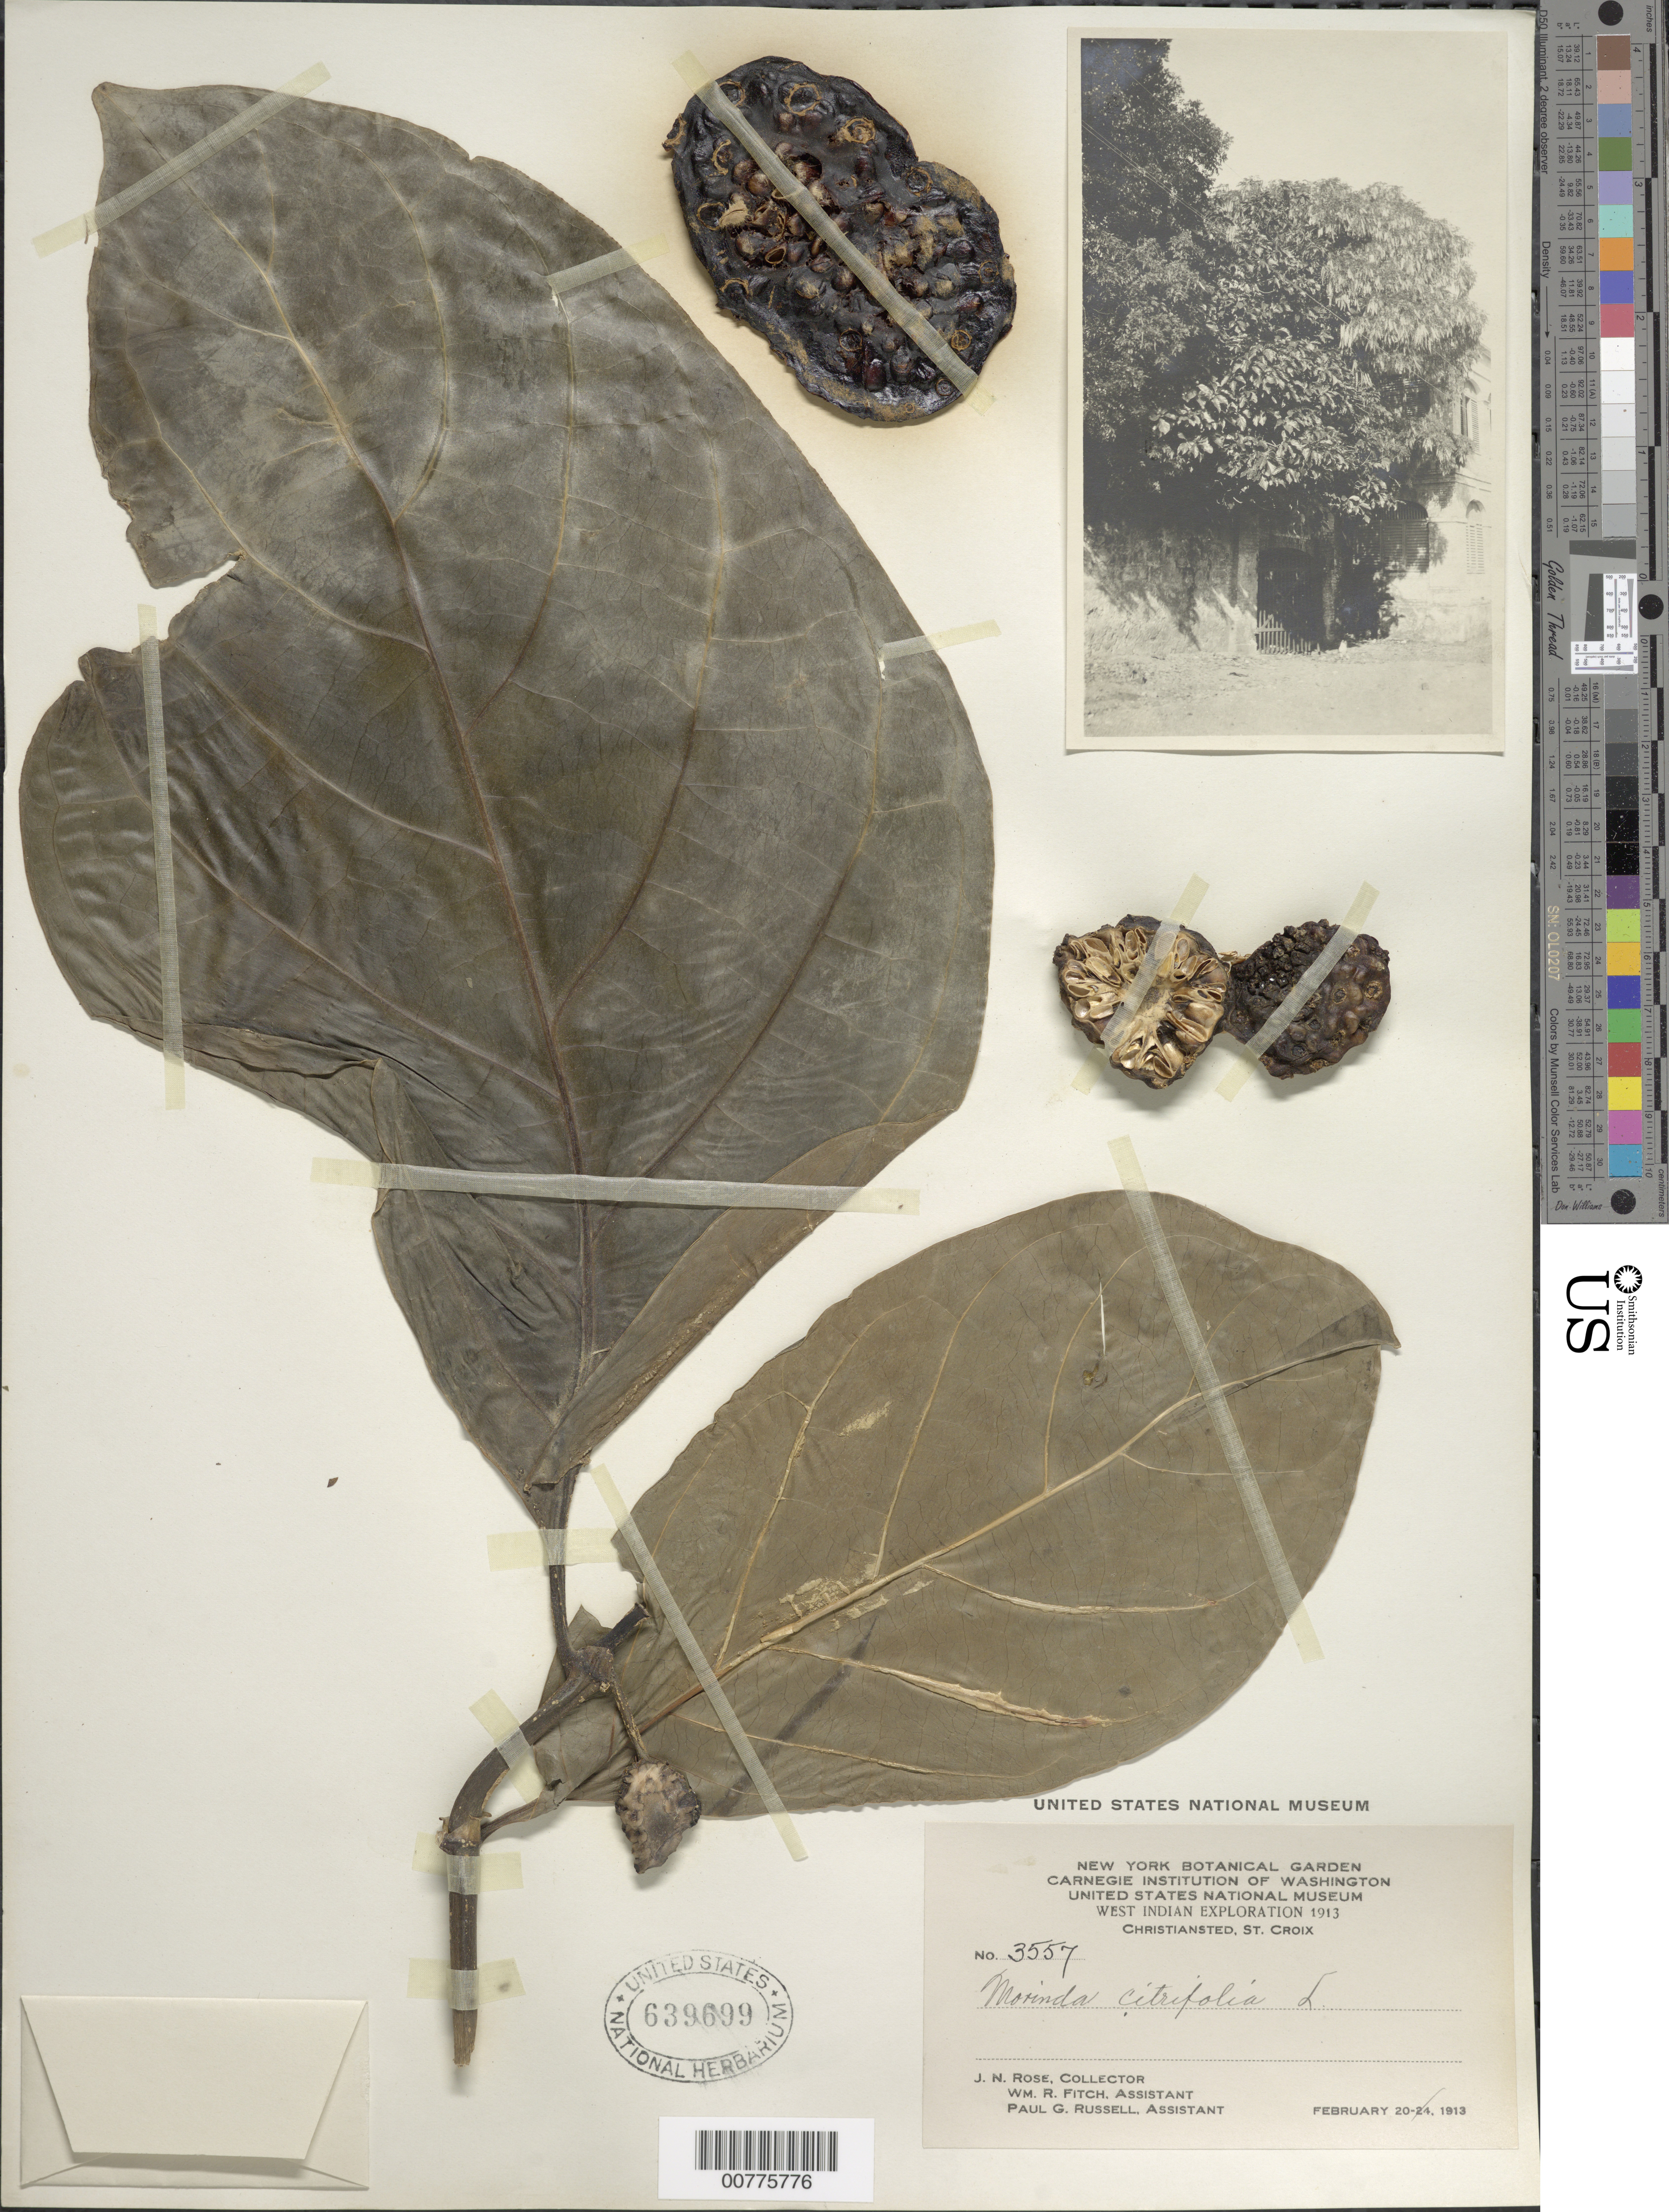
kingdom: Plantae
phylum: Tracheophyta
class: Magnoliopsida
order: Gentianales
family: Rubiaceae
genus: Morinda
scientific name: Morinda citrifolia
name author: L.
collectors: J. N. Rose, W. R. Fitch & P. G. Russell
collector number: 3557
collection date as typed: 20 Feb 1913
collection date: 1913-02-20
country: U.S. Virgin Islands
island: St. Croix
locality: Christiansted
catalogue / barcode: US 639699